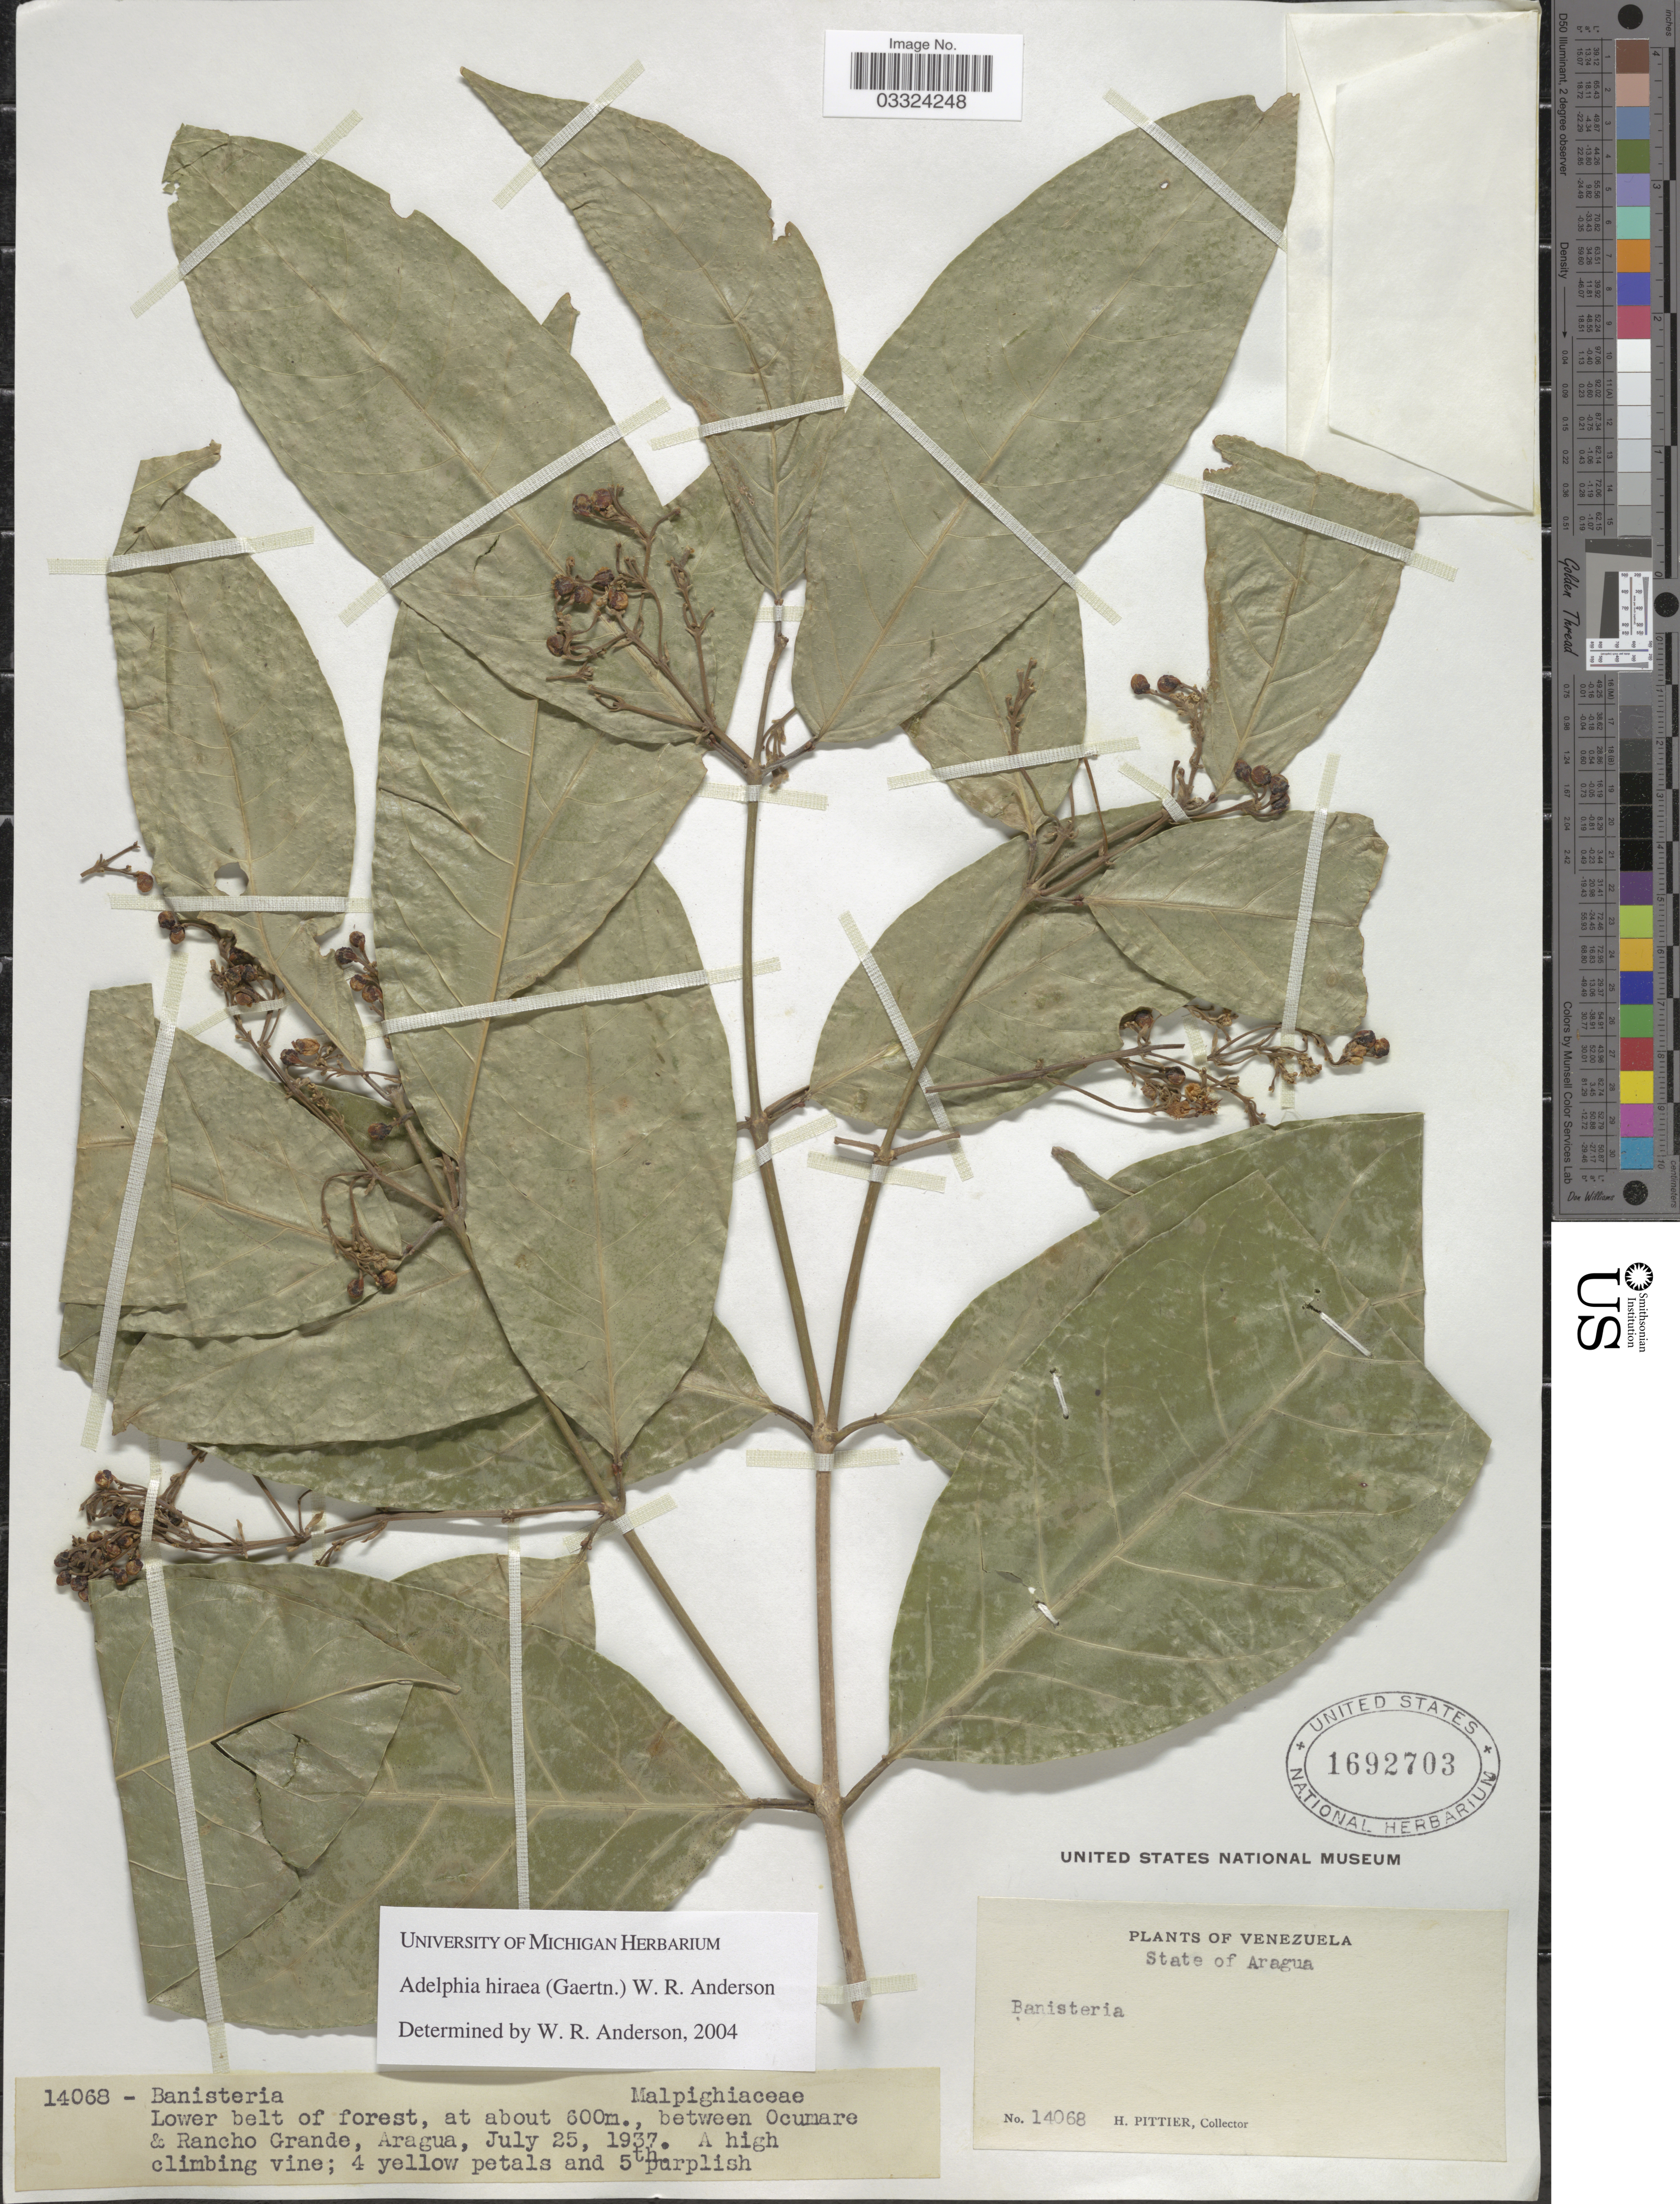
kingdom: Plantae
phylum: Tracheophyta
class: Magnoliopsida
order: Malpighiales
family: Malpighiaceae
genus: Adelphia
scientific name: Adelphia hiraea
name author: (Gaertn.) W.R. Anderson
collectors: H. F. Pittier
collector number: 14068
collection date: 1937-07-25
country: Venezuela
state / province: Aragua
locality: Lower belt of forest, between Ocumare & Rancho Grande.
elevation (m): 600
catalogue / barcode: US 1692703